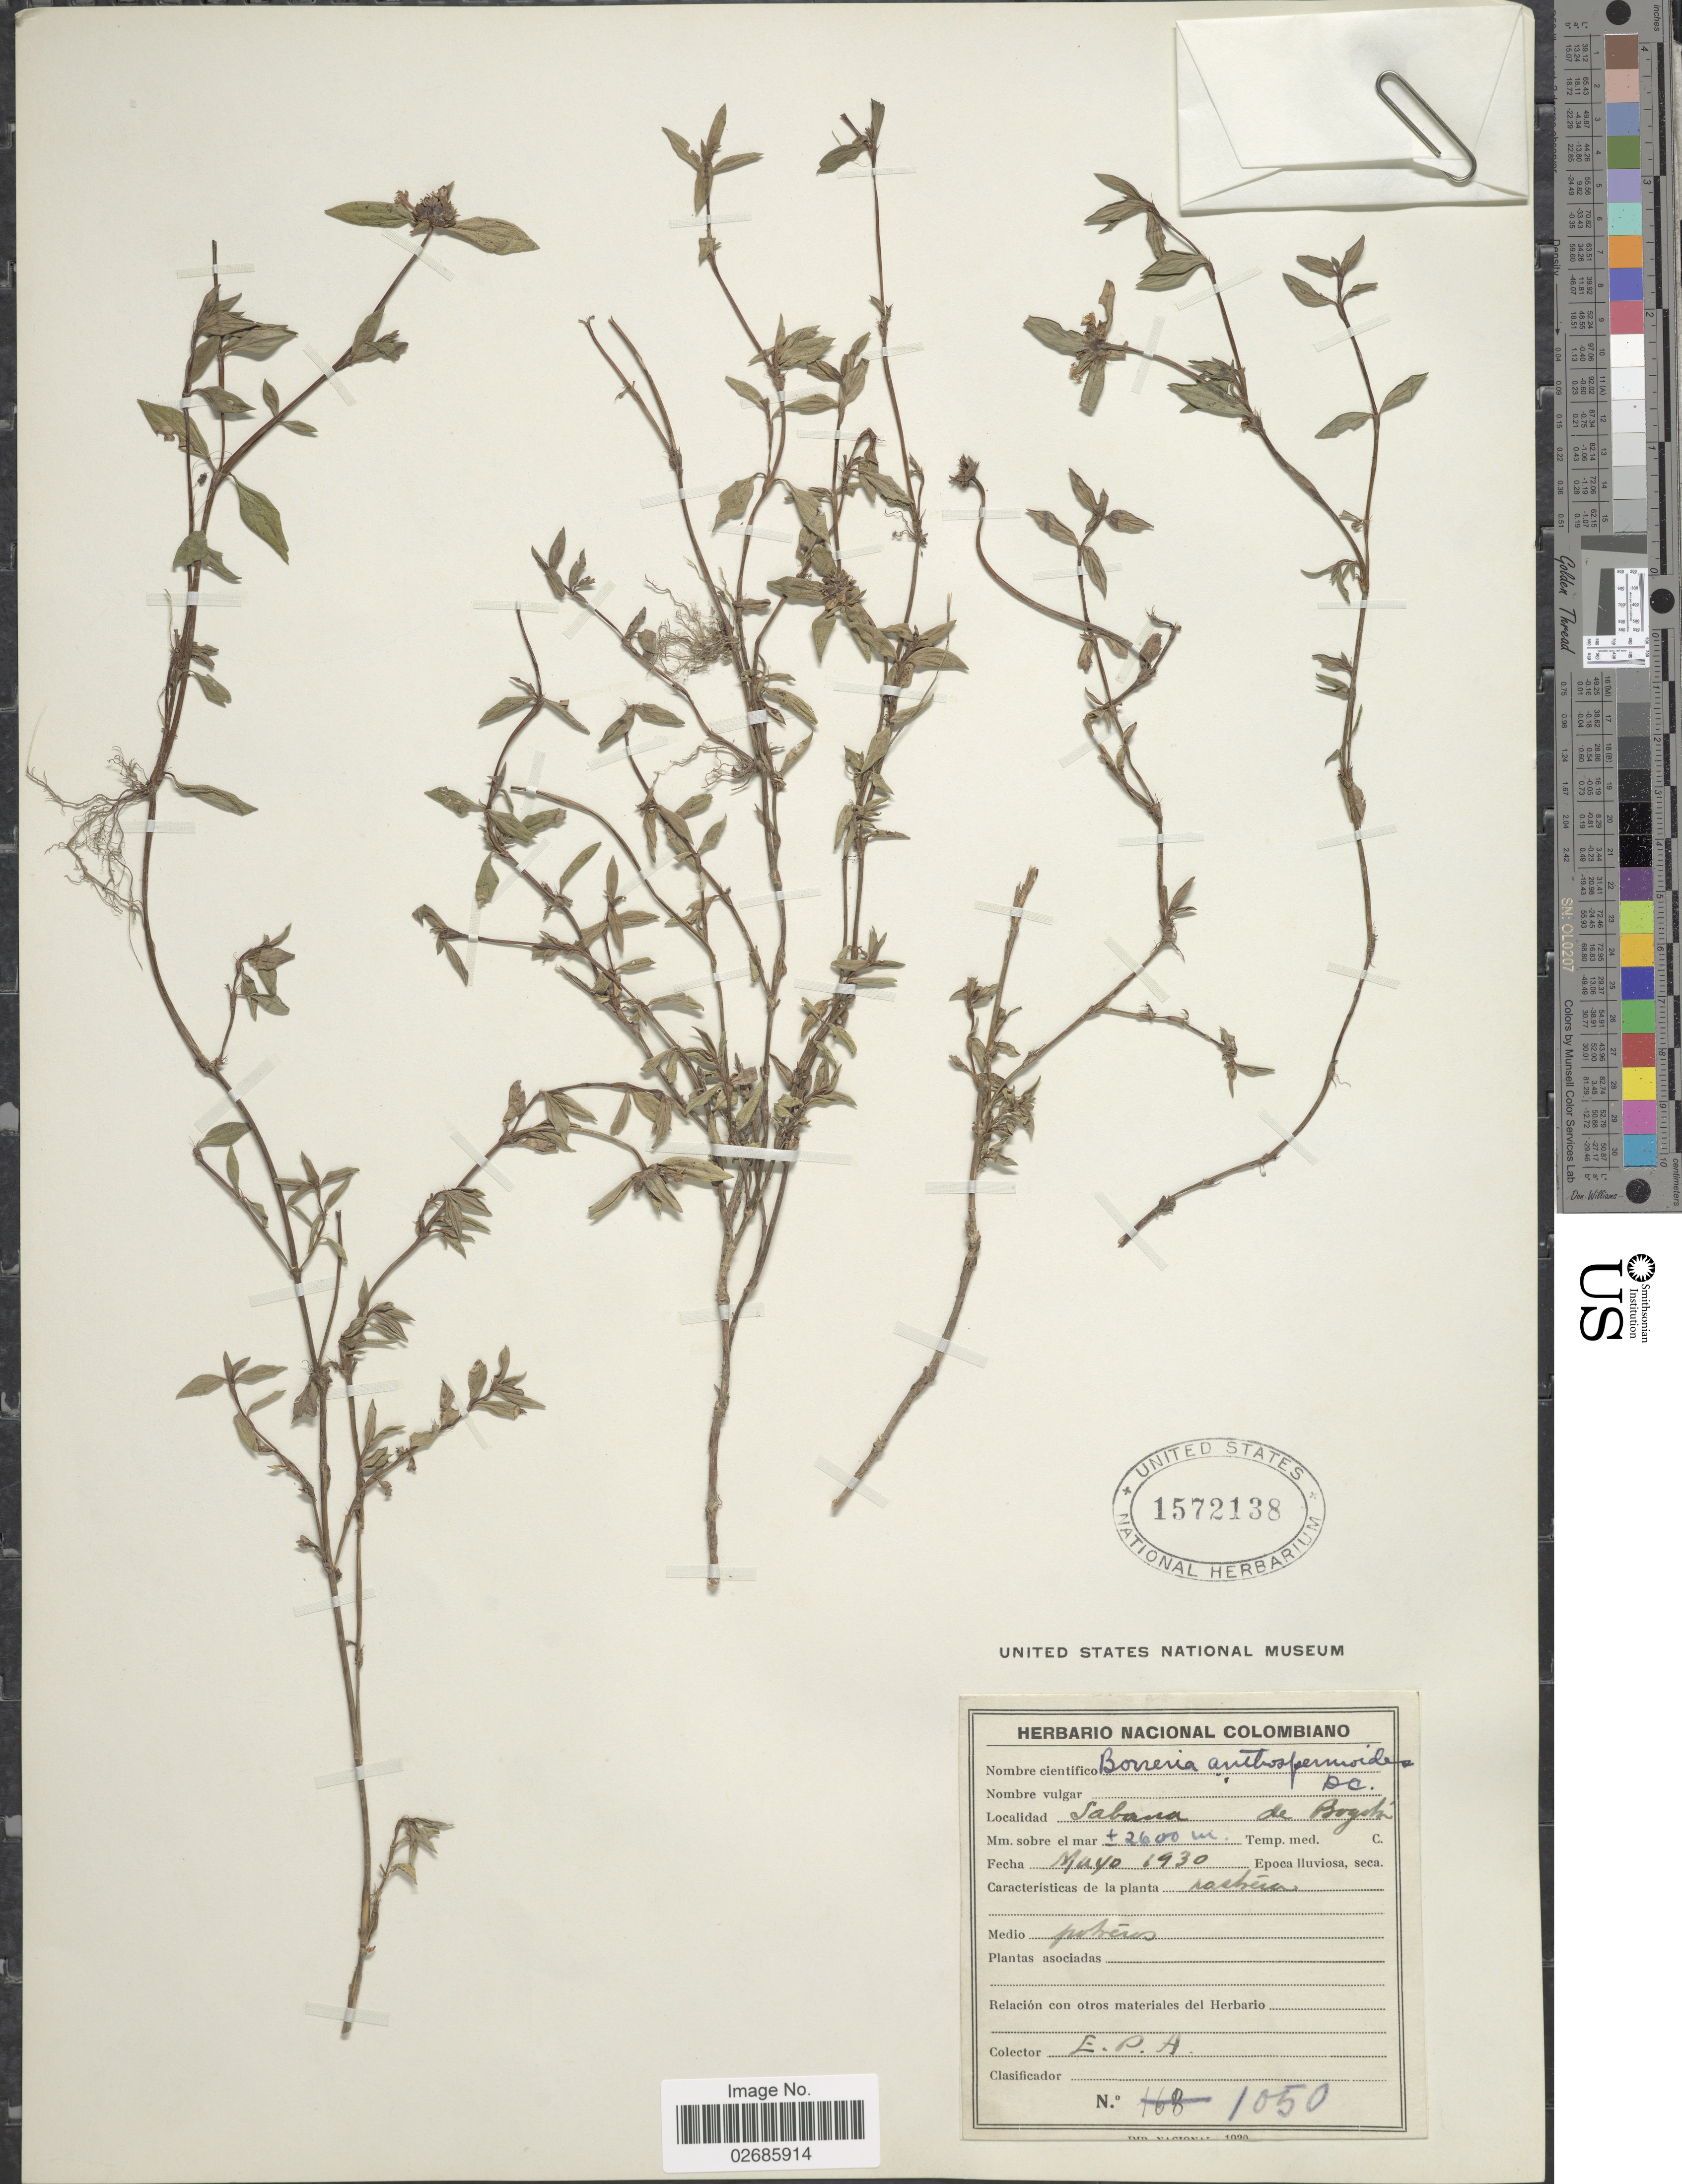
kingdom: Plantae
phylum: Tracheophyta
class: Magnoliopsida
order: Gentianales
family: Rubiaceae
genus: Borreria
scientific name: Borreria anthospermoides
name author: DC.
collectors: E. Pérez Arbeláez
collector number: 1050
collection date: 1930-05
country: Colombia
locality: Sabana de Bogota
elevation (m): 2600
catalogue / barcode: US 1572138